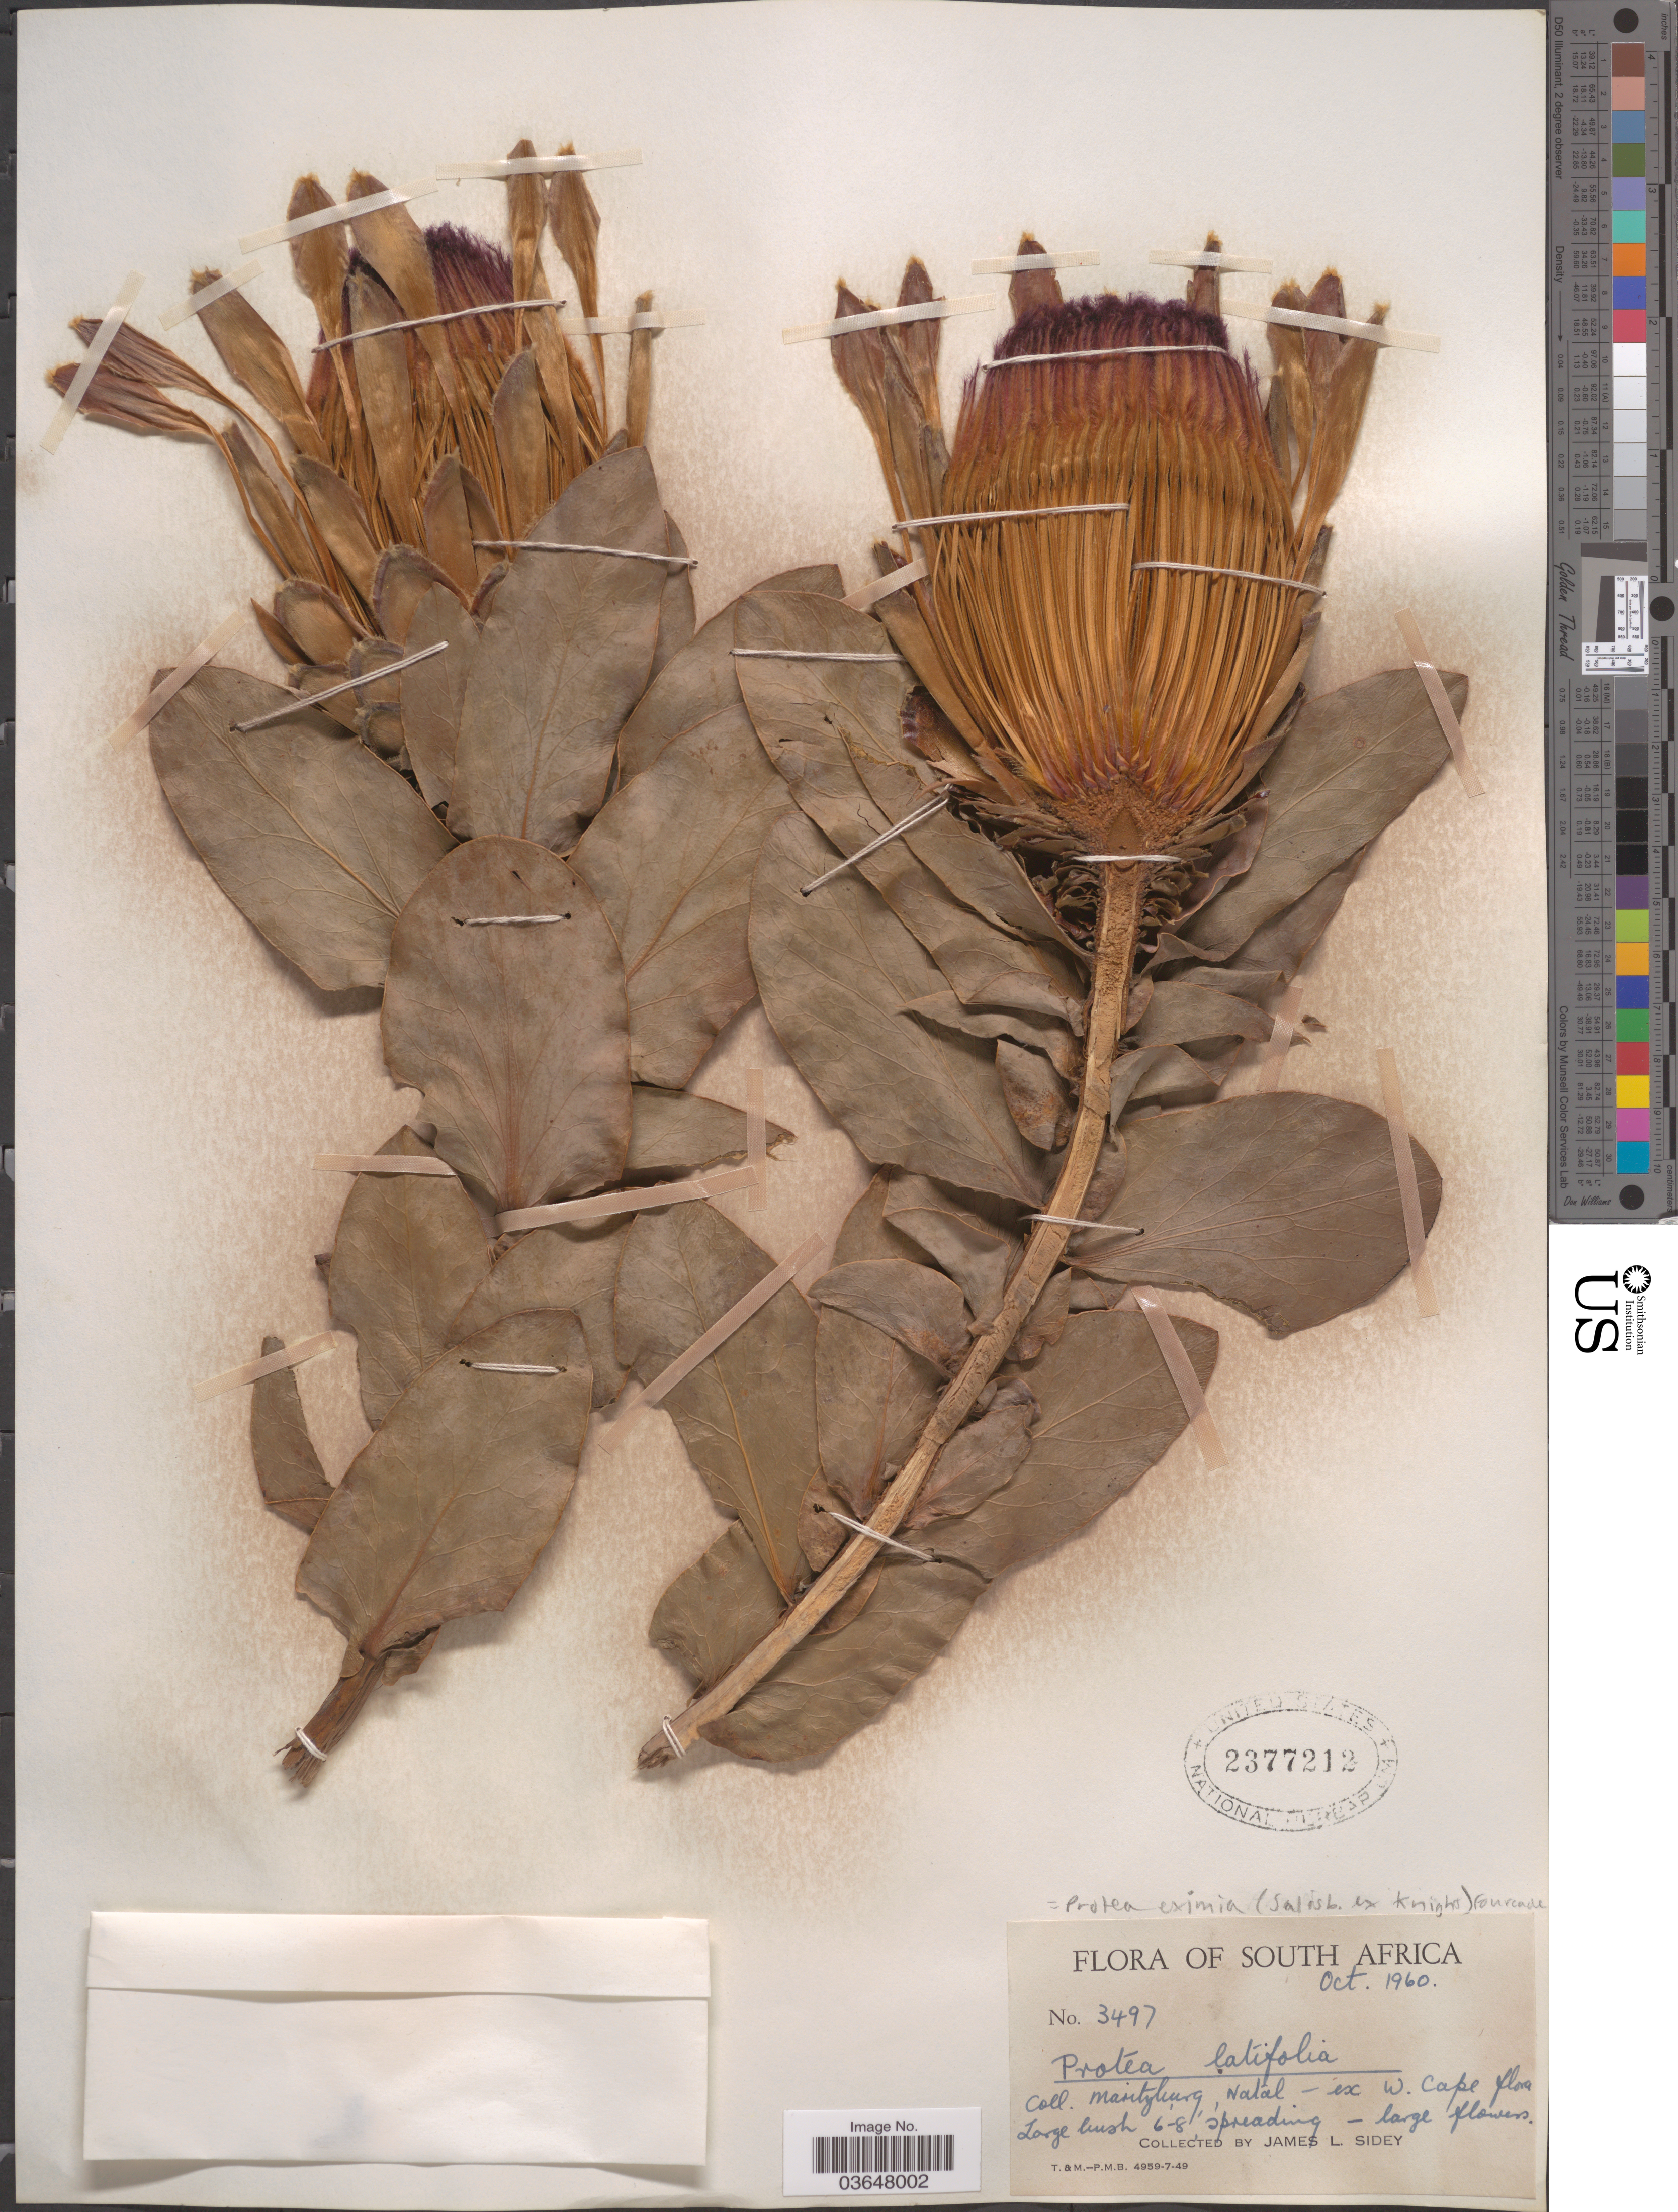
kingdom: Plantae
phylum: Tracheophyta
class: Magnoliopsida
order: Proteales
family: Proteaceae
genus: Protea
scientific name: Protea eximia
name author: (Knight) Fourc.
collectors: J. L. Sidey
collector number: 3497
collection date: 1960-10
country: South Africa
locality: Maritzburg, Natal - ex W. Cape.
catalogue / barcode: US 2377212